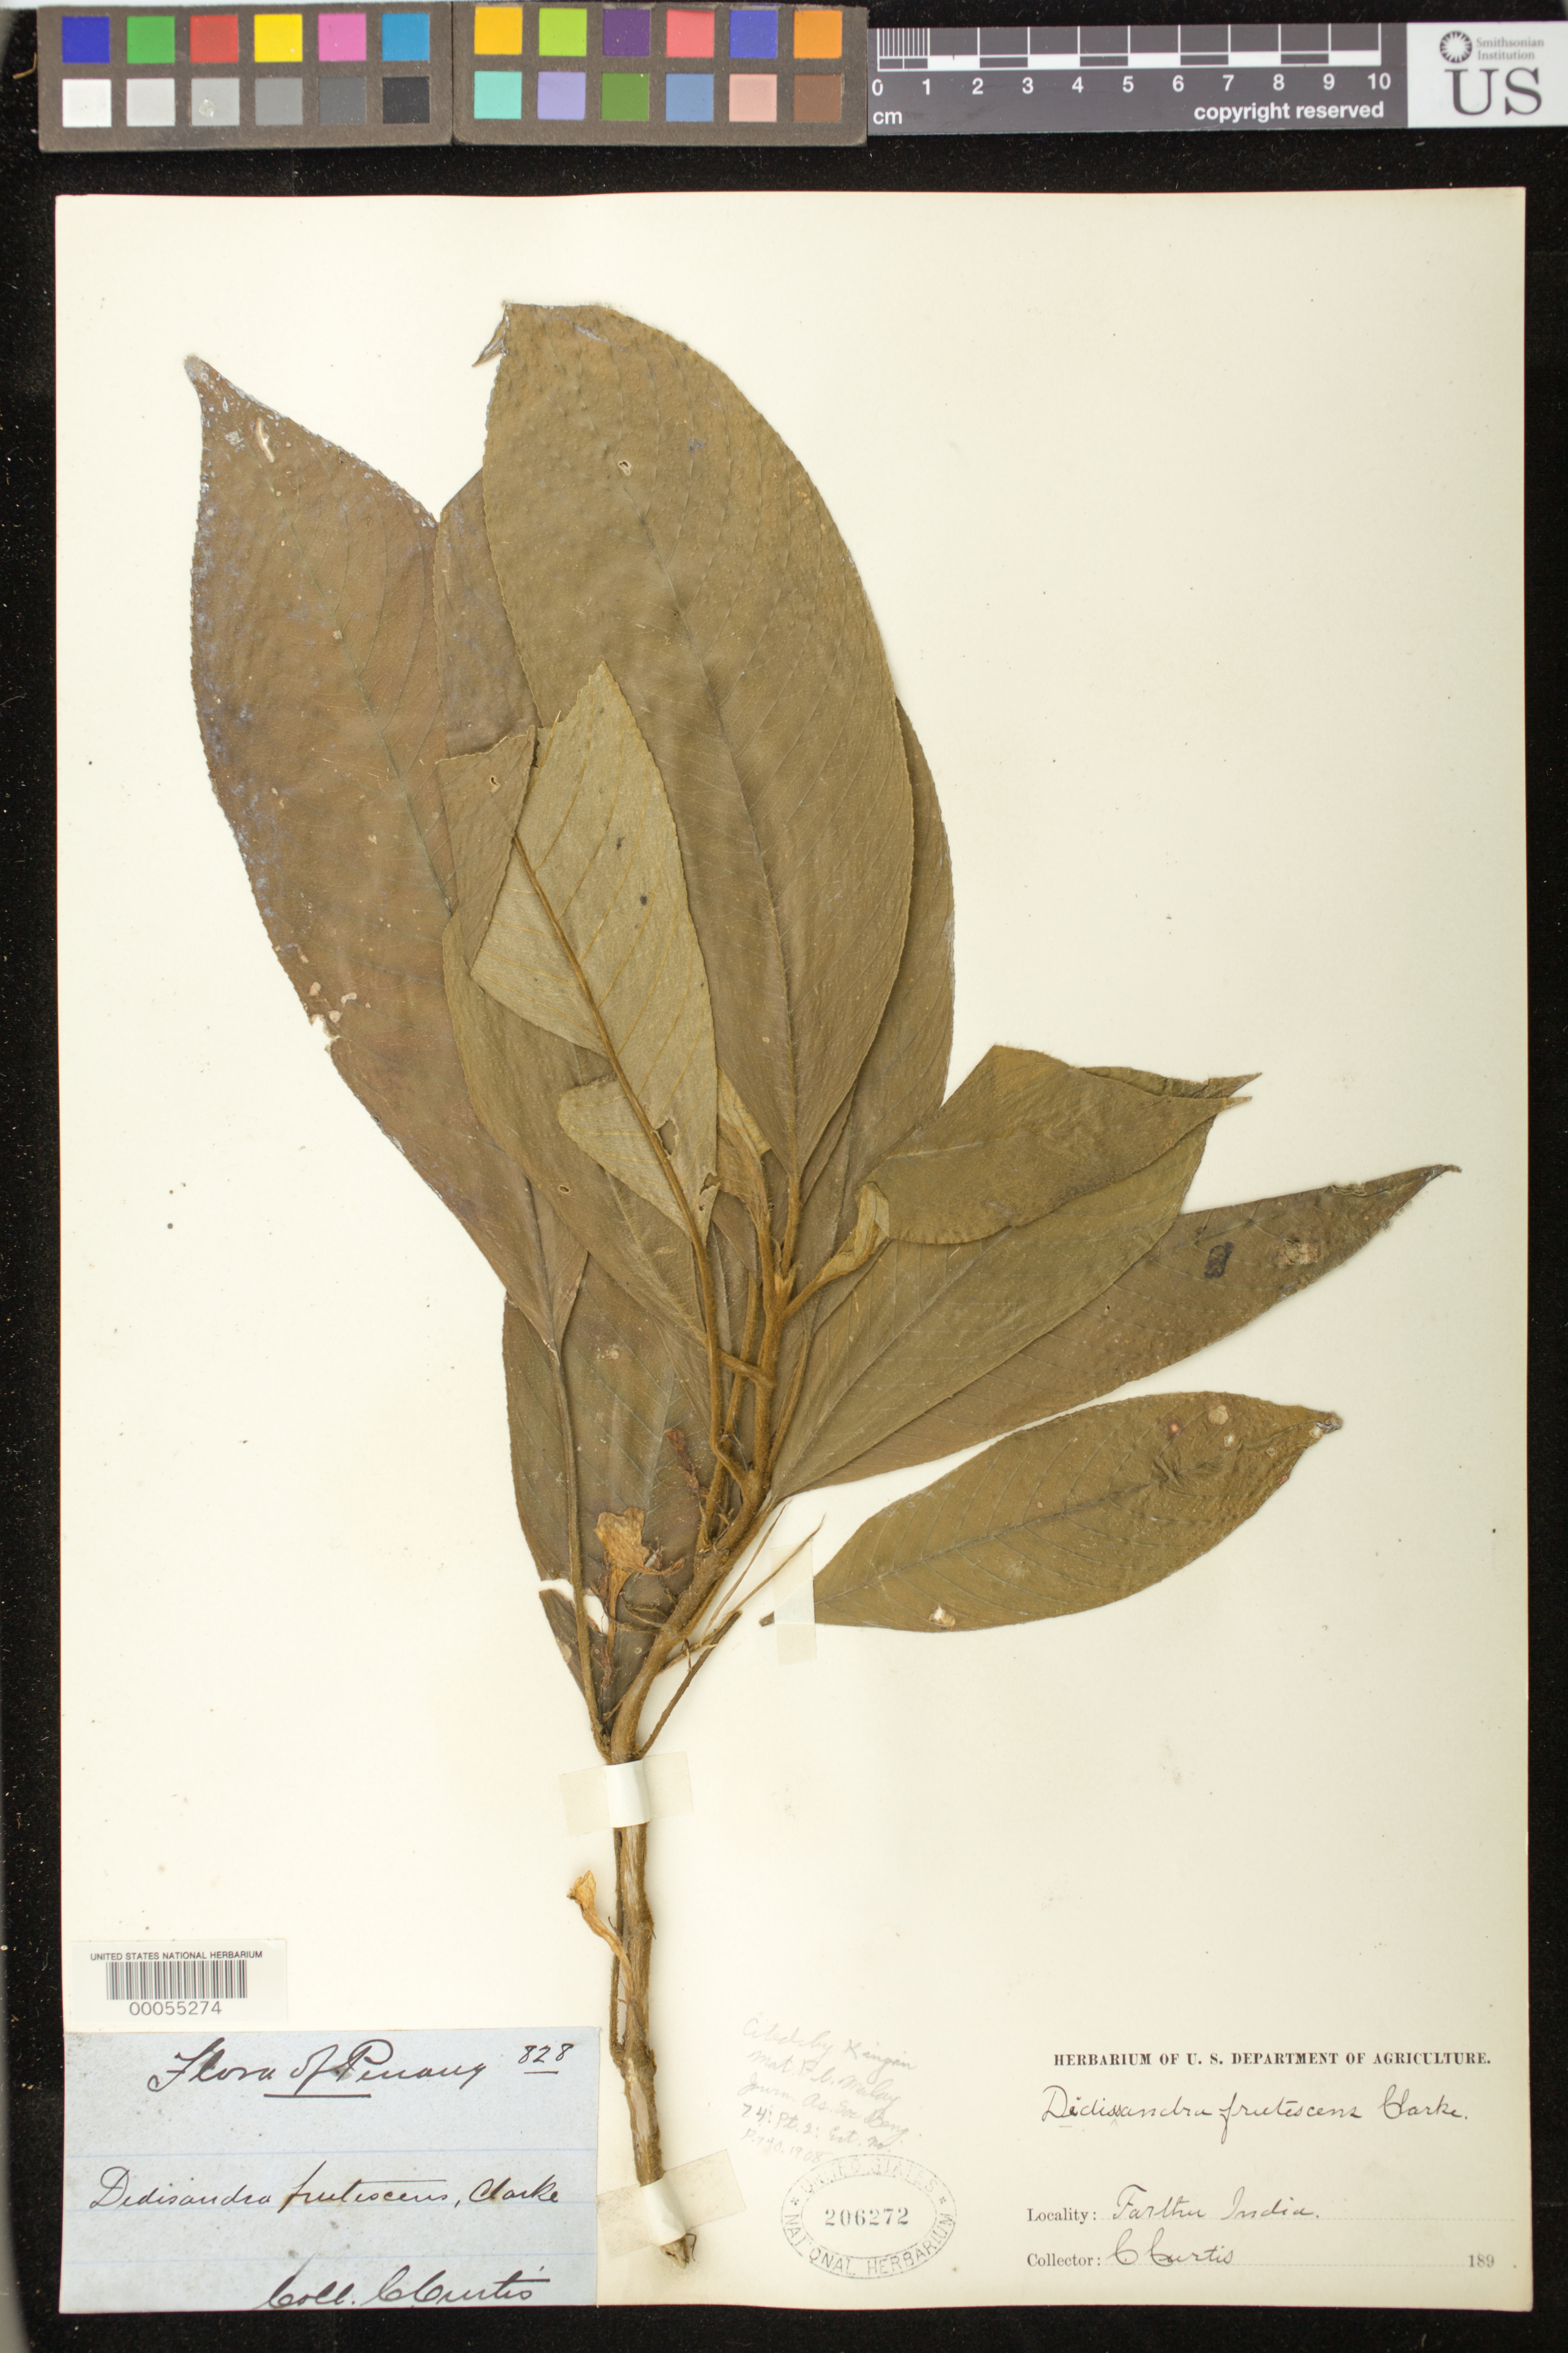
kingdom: Plantae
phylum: Tracheophyta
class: Magnoliopsida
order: Lamiales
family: Gesneriaceae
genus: Didissandra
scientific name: Didissandra frutescens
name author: (Jack) C.B. Clarke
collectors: C. Curtis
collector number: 828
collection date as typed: Oct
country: Malaysia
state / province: Pinang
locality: Penang,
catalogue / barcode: US 206272